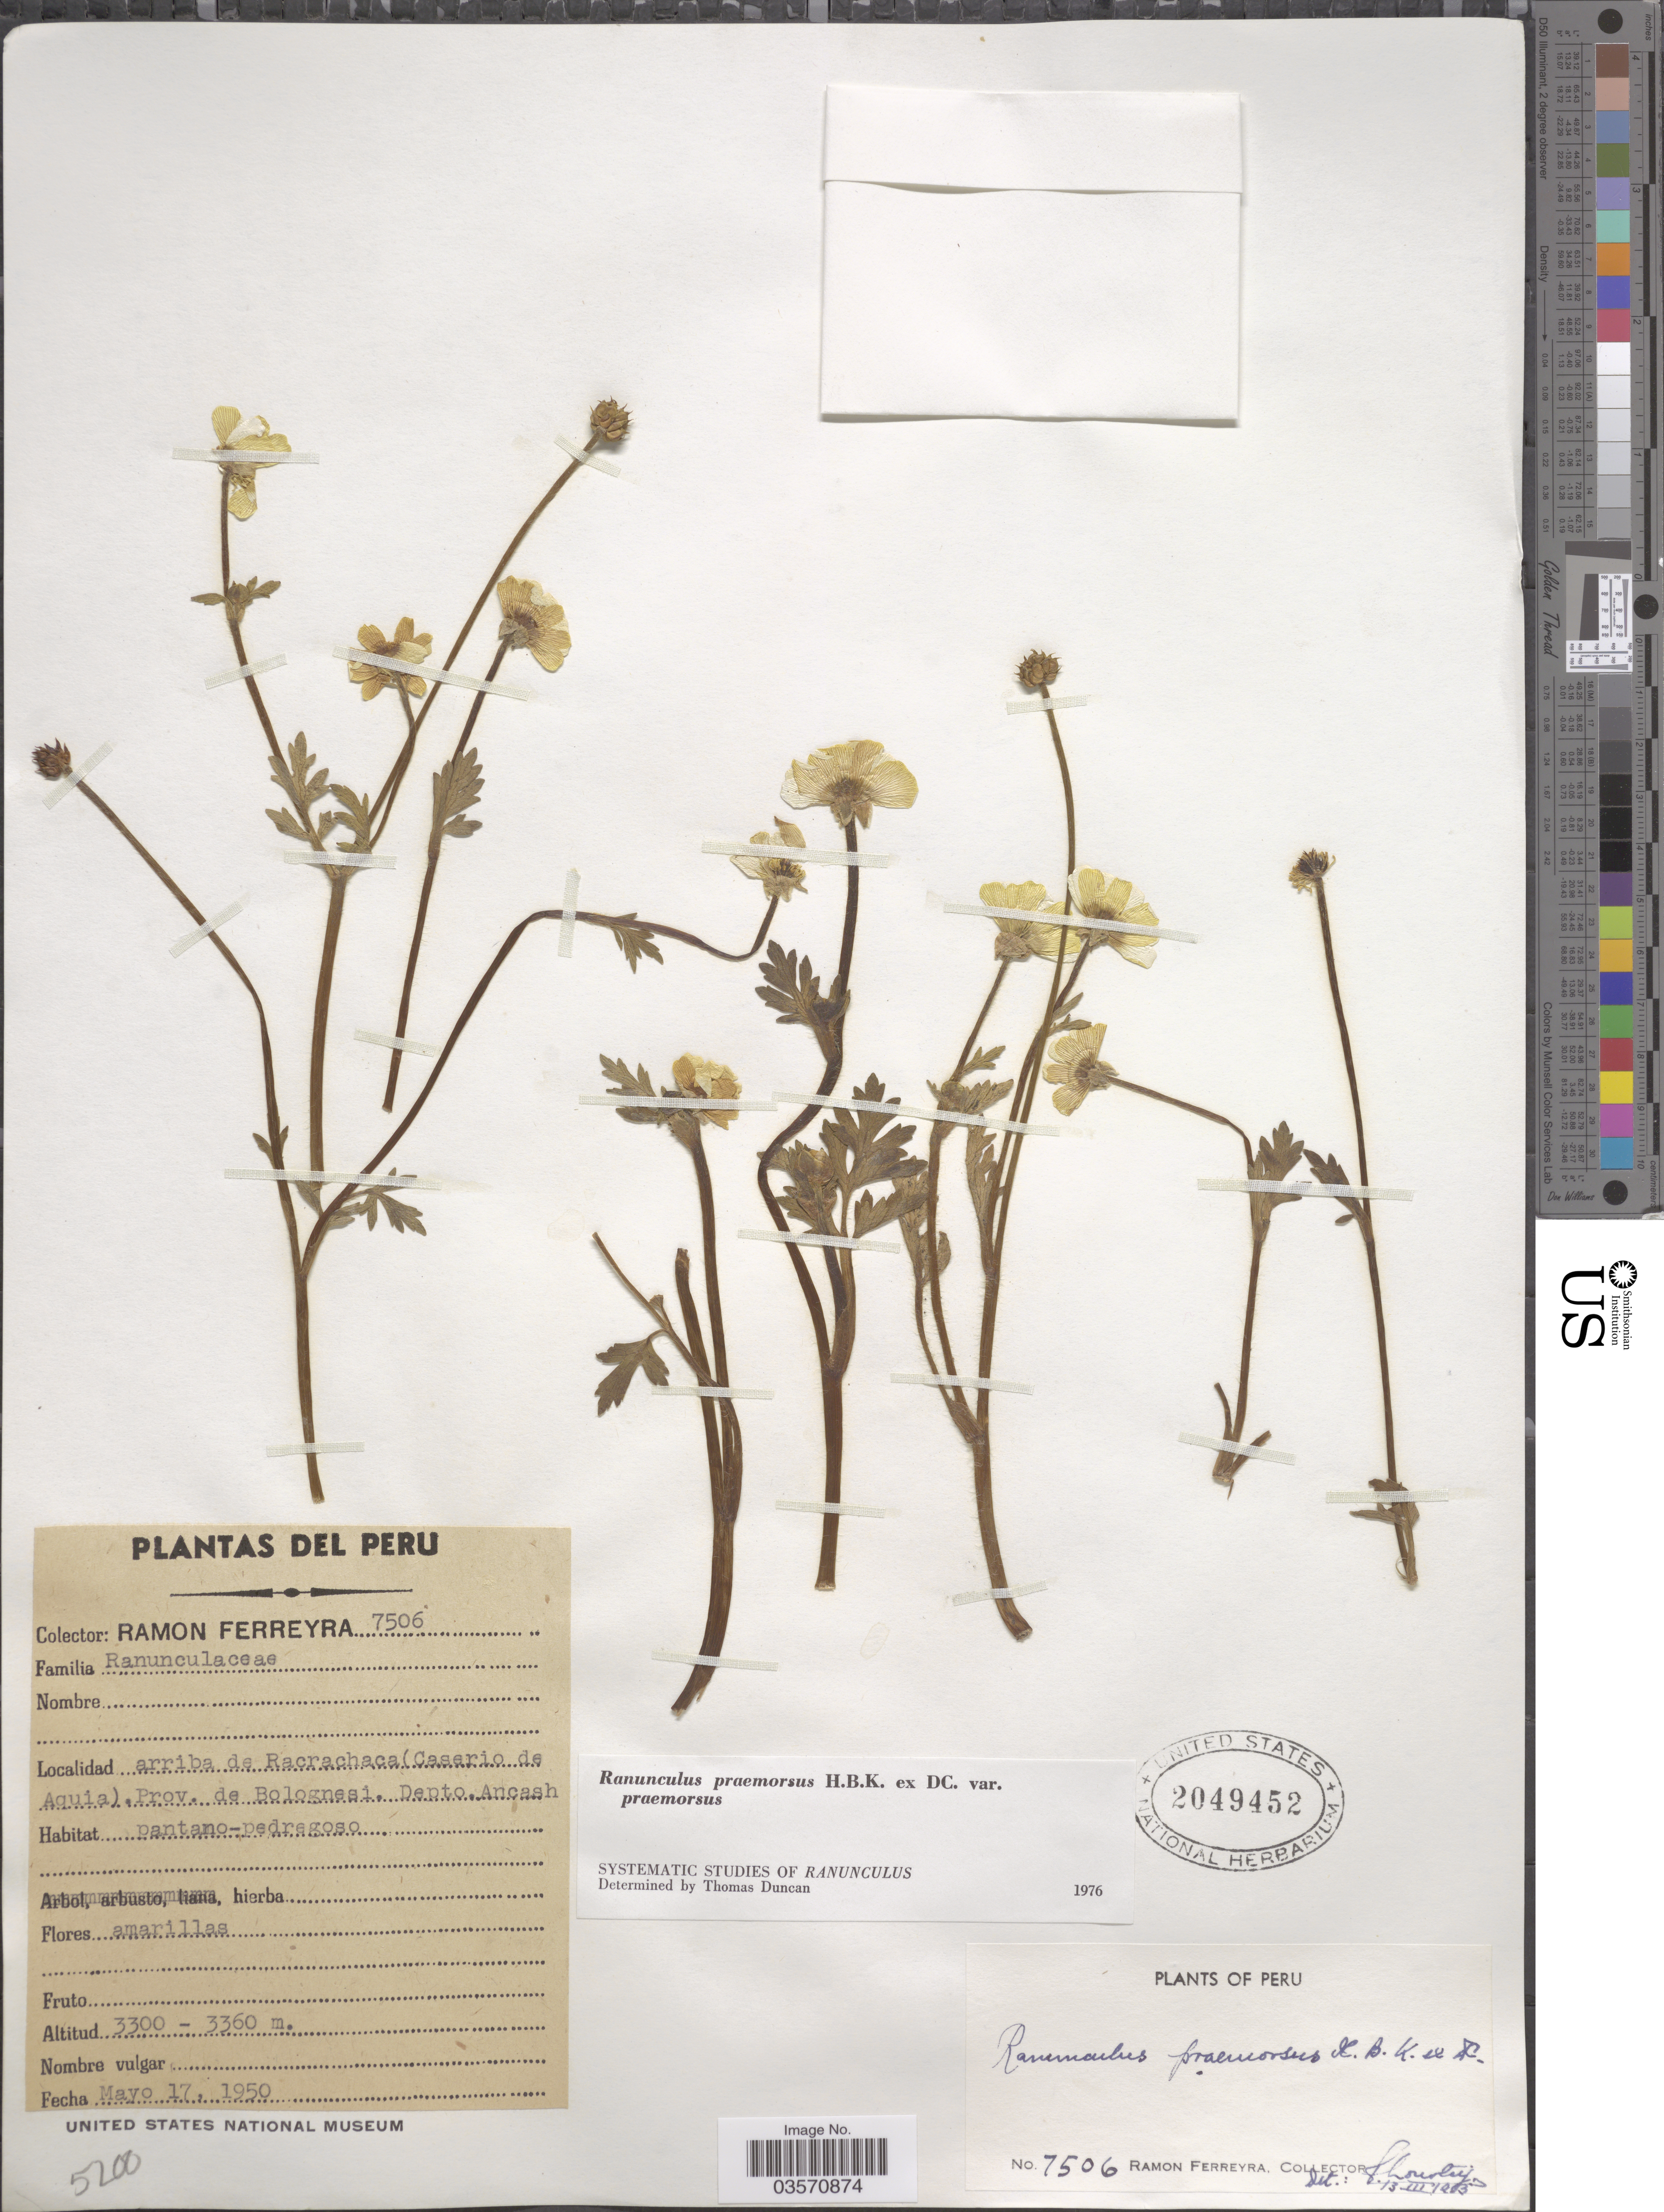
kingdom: Plantae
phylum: Tracheophyta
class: Magnoliopsida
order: Ranunculales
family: Ranunculaceae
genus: Ranunculus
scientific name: Ranunculus praemorsus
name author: Kunth ex DC.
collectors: R. A. Ferreyra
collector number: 7506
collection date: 1950-05-17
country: Peru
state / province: Ancash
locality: Arriba de Racrachaca (Caserio de Aquia). Prov. de Bolognesi. Depto. Ancash.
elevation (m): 3300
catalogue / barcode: US 2049452